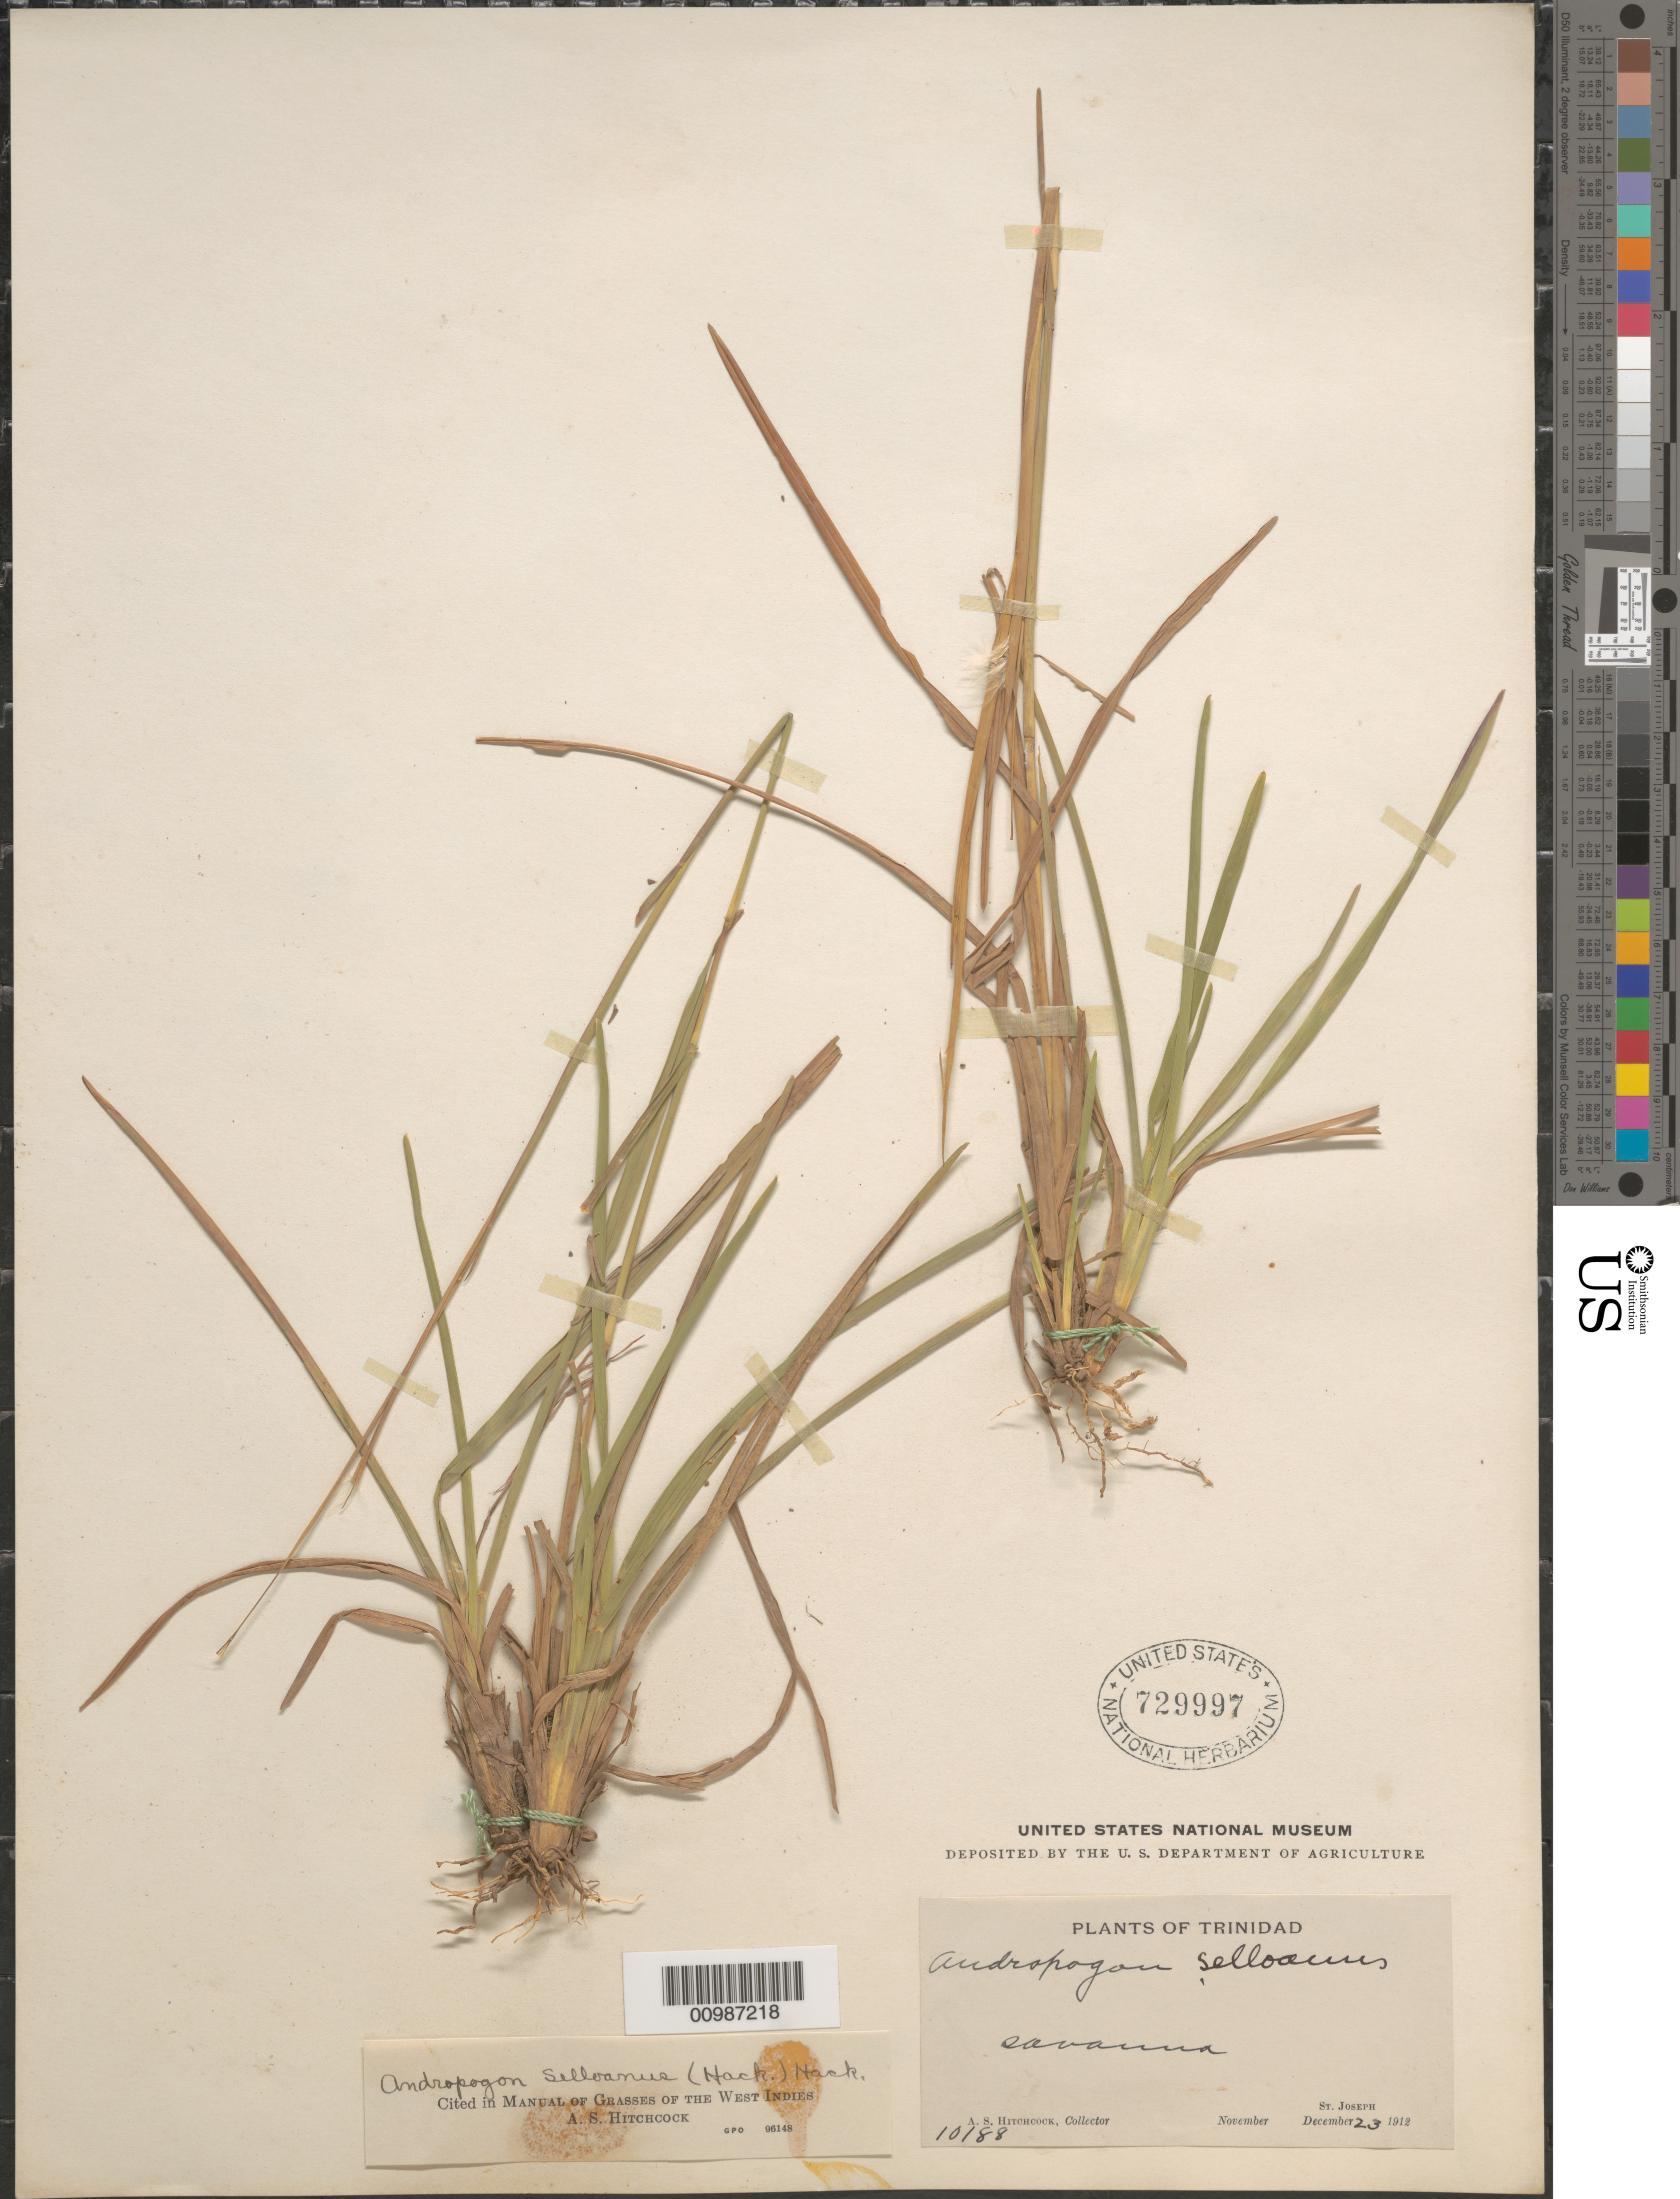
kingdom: Plantae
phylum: Tracheophyta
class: Liliopsida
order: Poales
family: Poaceae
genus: Andropogon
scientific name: Andropogon selloanus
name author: (Hack.) Hack.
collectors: A. S. Hitchcock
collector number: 10188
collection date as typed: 23 Dec 1912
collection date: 1912-12-23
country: Trinidad and Tobago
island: Trinidad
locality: St. Joseph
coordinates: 0 N, 0 E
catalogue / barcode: US 729997